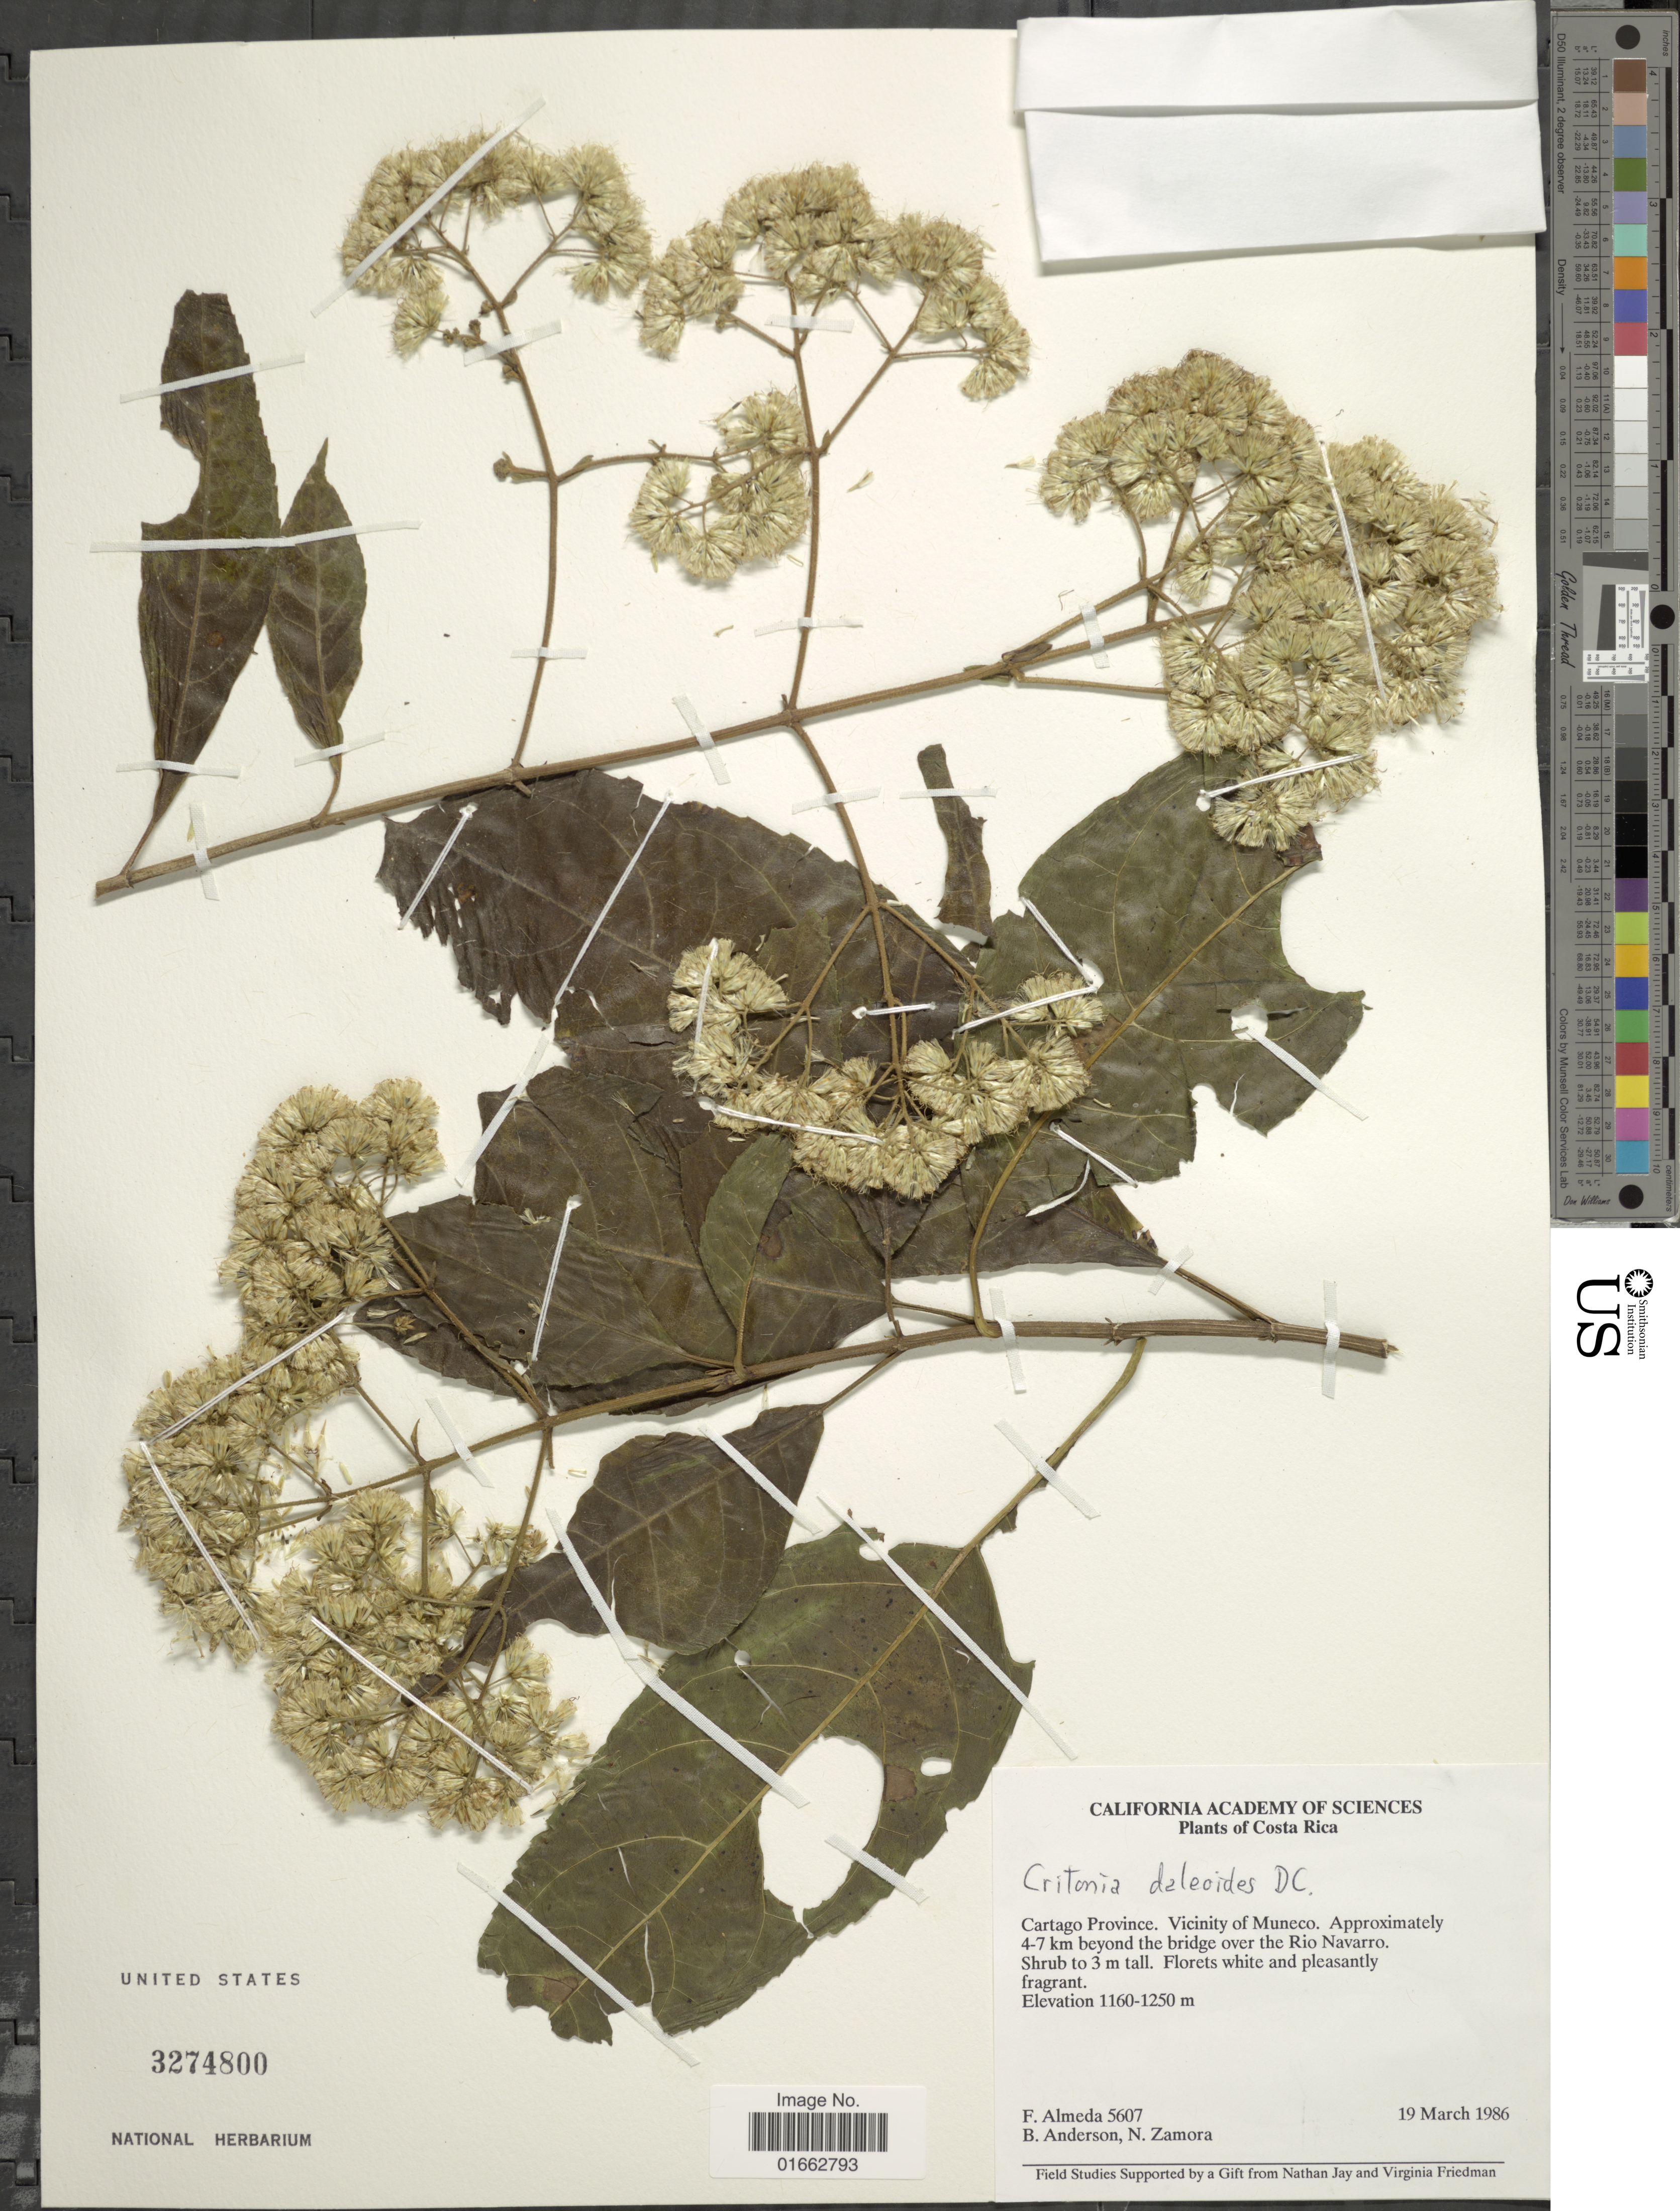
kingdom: Plantae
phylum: Tracheophyta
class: Magnoliopsida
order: Asterales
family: Asteraceae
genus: Critonia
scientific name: Critonia daleoides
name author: DC.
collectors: F. Almeda, B. Anderson & N. Zamora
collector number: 5607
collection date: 1986-03-19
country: Costa Rica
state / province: Cartago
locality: Vicinity of Muneco. Approximately 4-7 km beyond the bridge over the Rio Navarro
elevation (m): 1160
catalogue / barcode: US 3274800